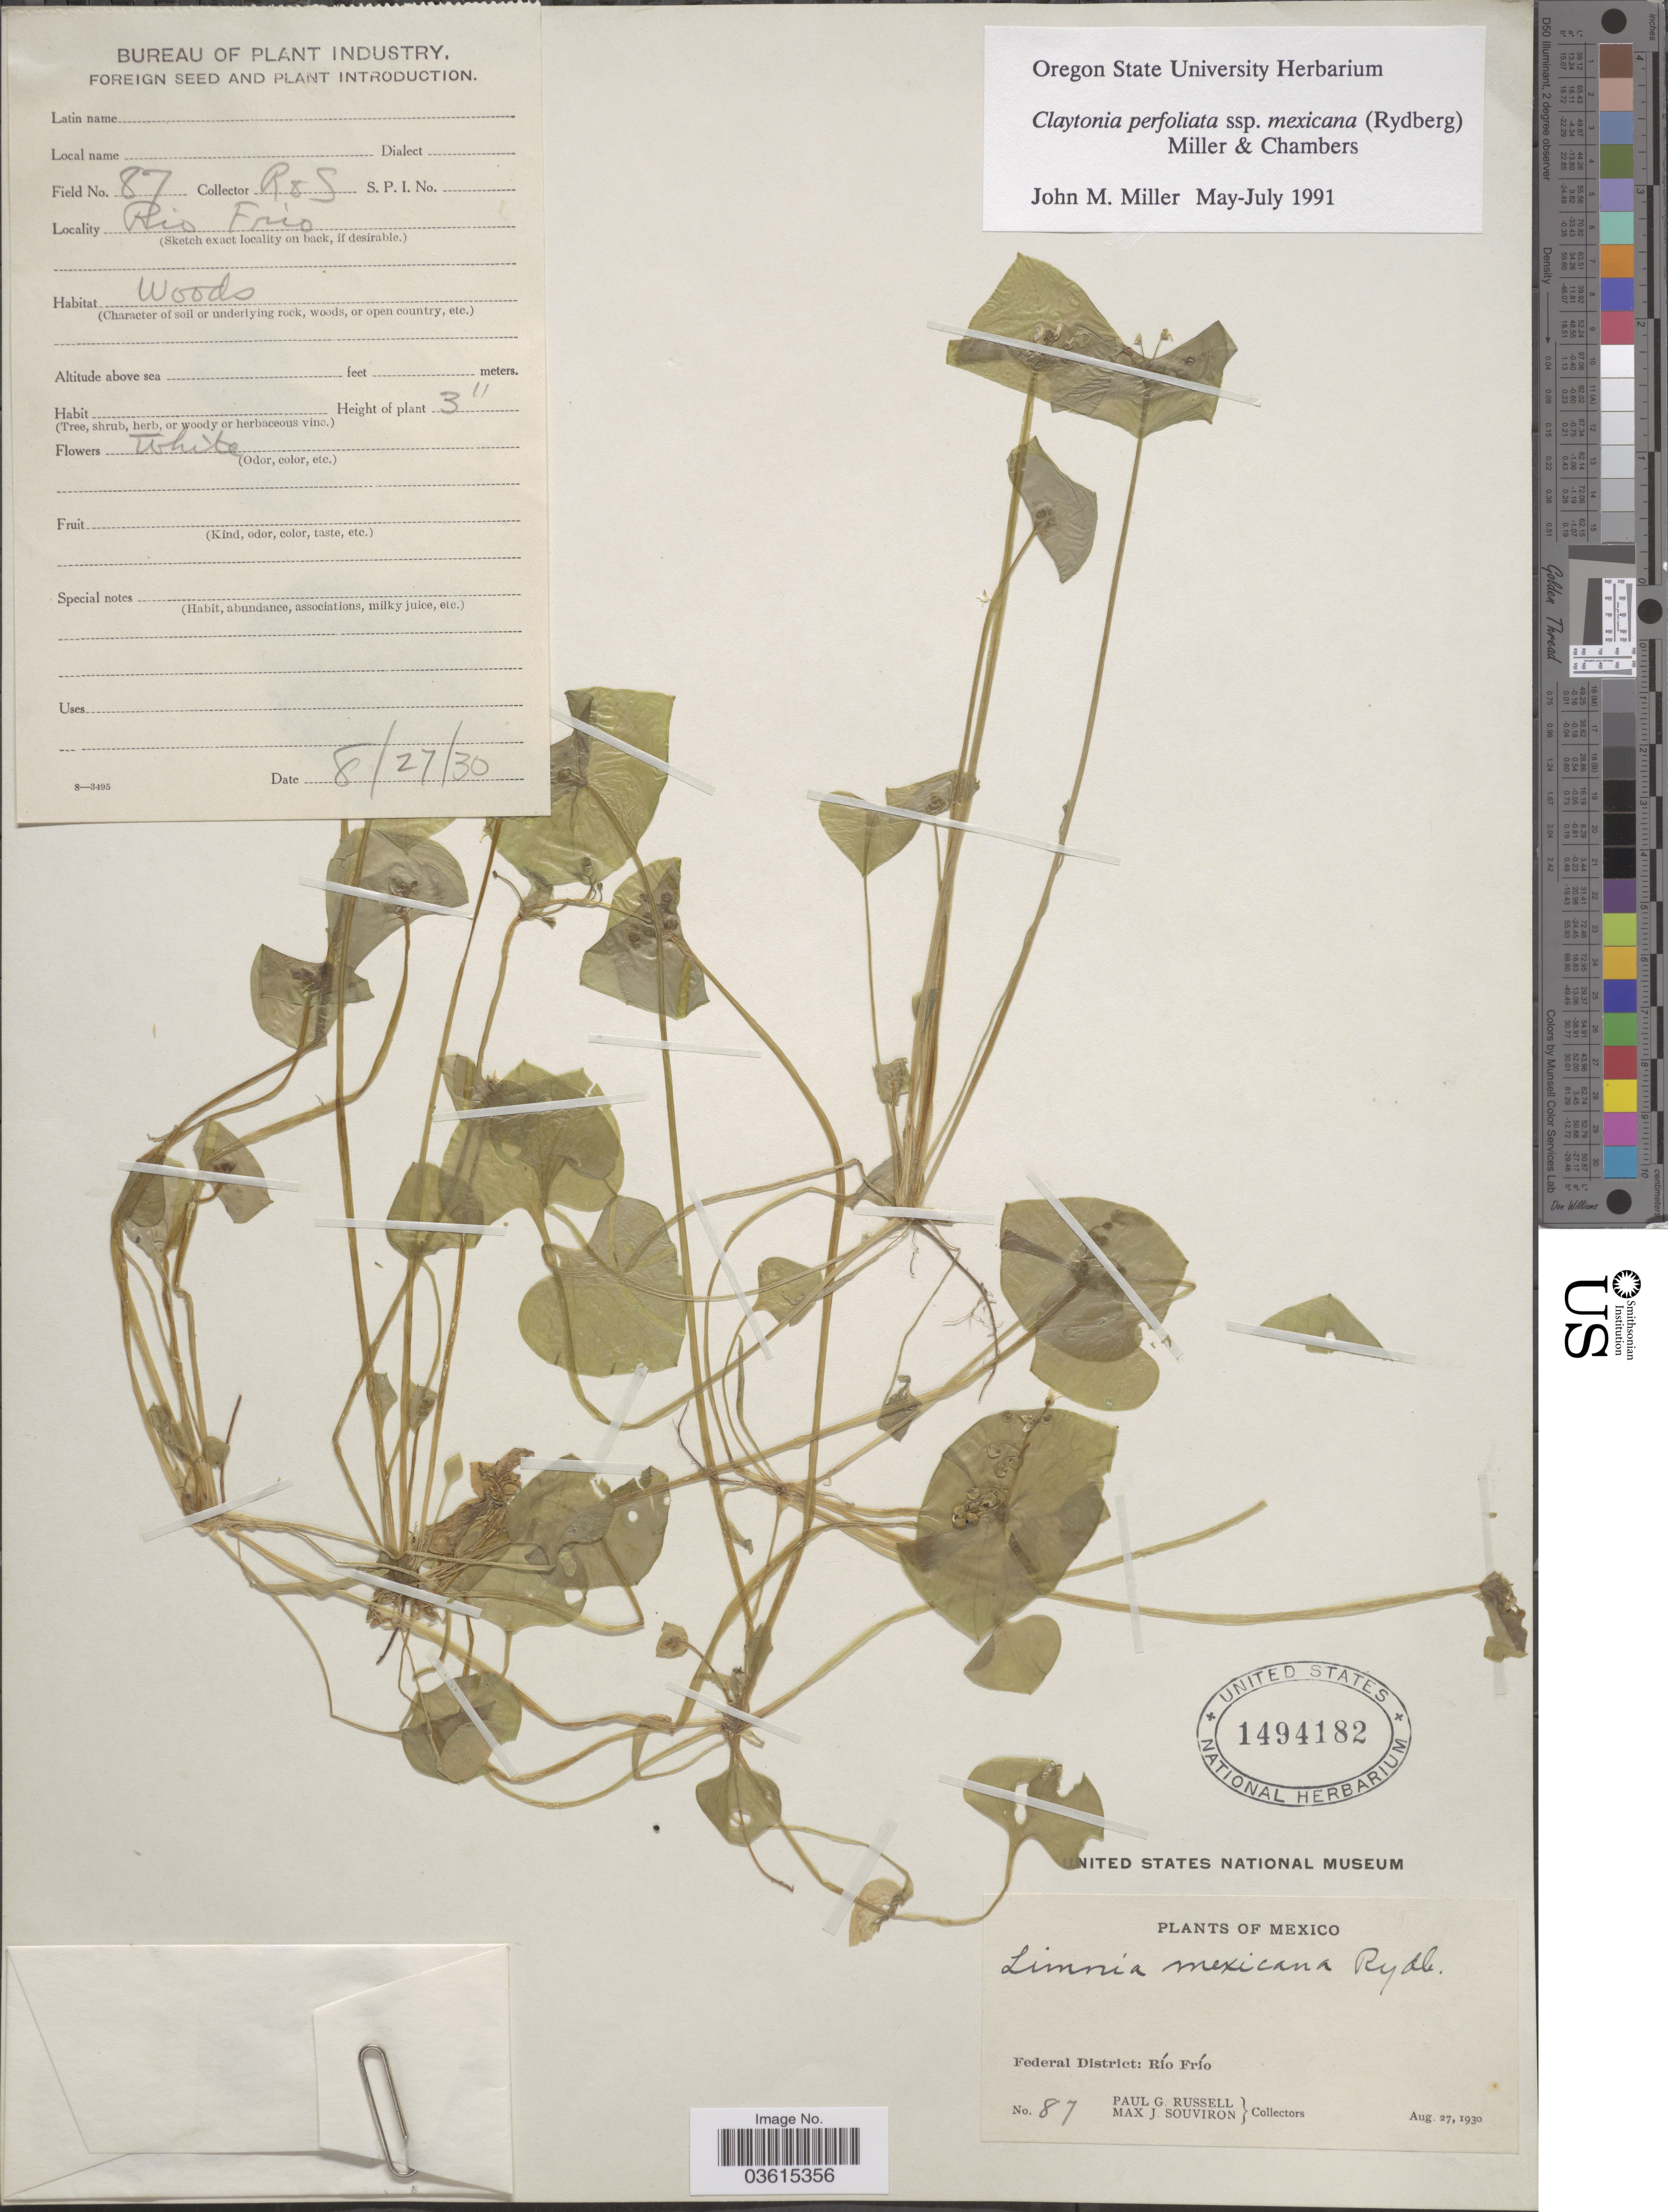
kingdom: Plantae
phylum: Tracheophyta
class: Magnoliopsida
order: Caryophyllales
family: Montiaceae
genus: Claytonia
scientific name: Claytonia perfoliata subsp. mexicana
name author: (Rydb.) Mill. & Chambers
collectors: P. G. Russell & M. J. Souviron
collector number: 87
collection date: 1930-08-27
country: Mexico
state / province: Distrito Federal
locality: Federal District: Río Frío.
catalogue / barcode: US 1494182